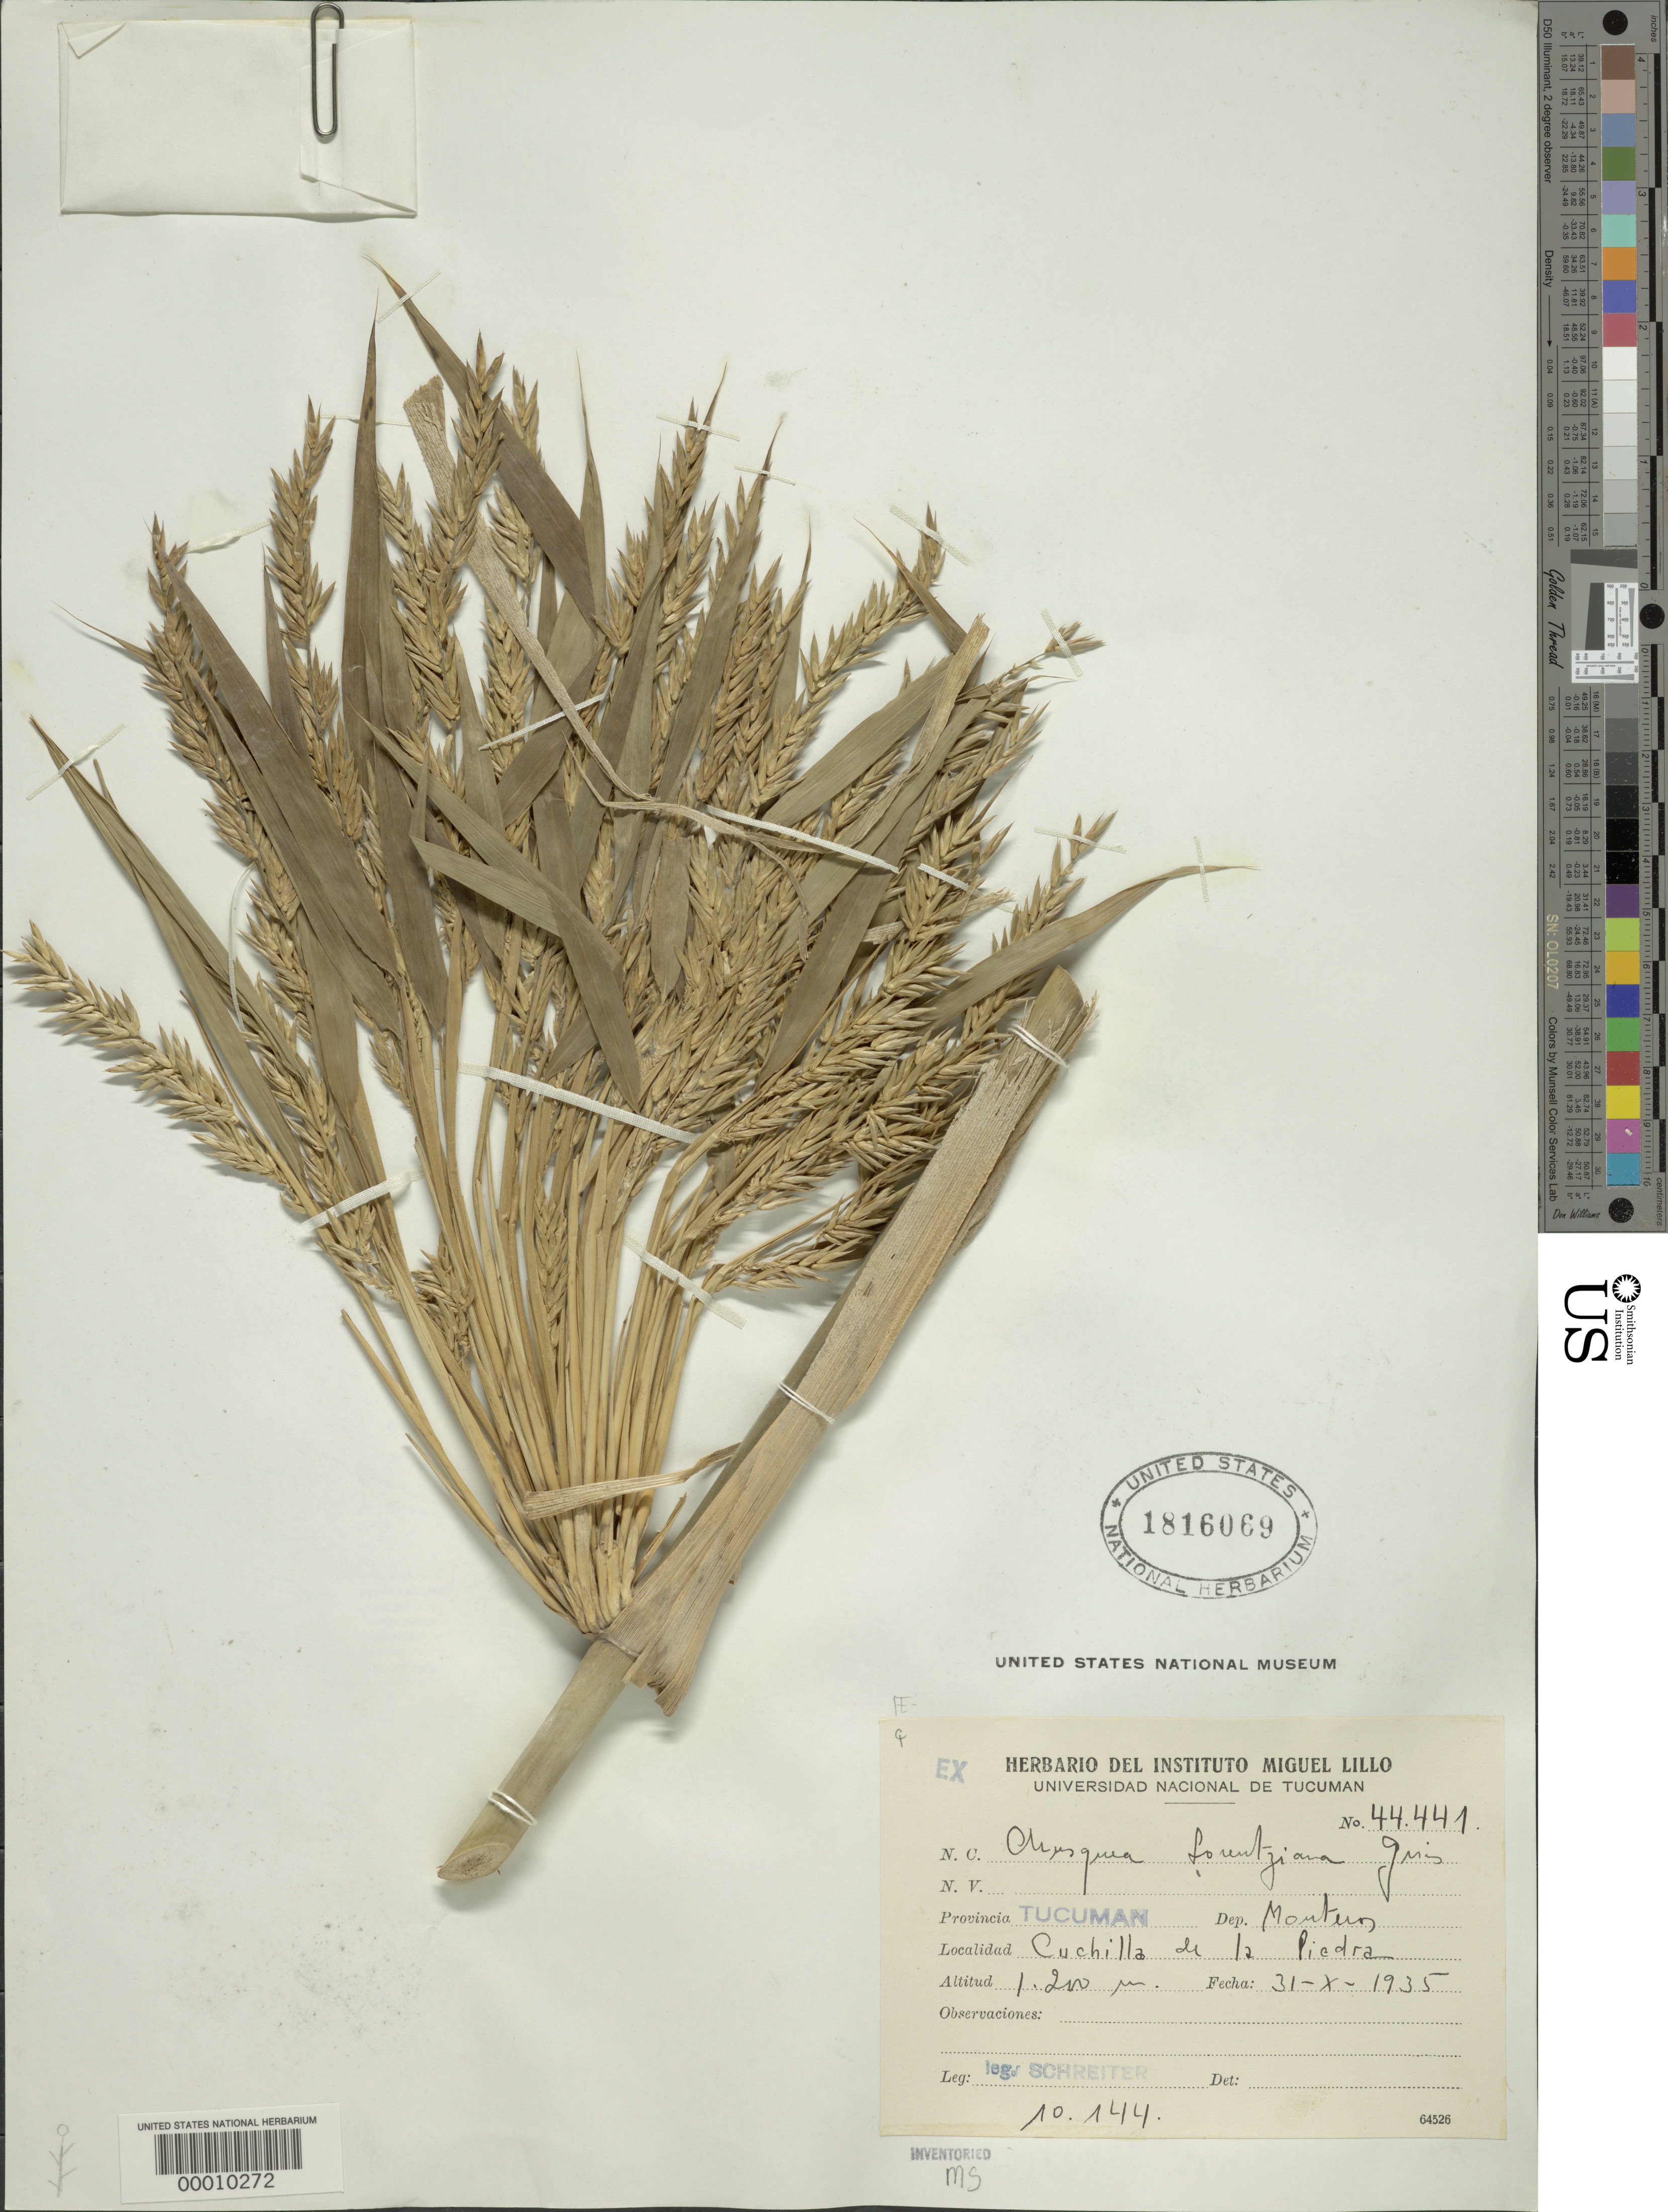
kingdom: Plantae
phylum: Tracheophyta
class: Liliopsida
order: Poales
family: Poaceae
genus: Chusquea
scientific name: Chusquea lorentziana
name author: Griseb.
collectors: R. Schreiter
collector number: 44441 / 10144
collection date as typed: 31 Oct 1935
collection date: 1935-10-31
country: Argentina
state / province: Tucumán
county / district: Monteros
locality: Dept. Monteros, Cuchilla de la Piedra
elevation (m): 1200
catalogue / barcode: US 1816069